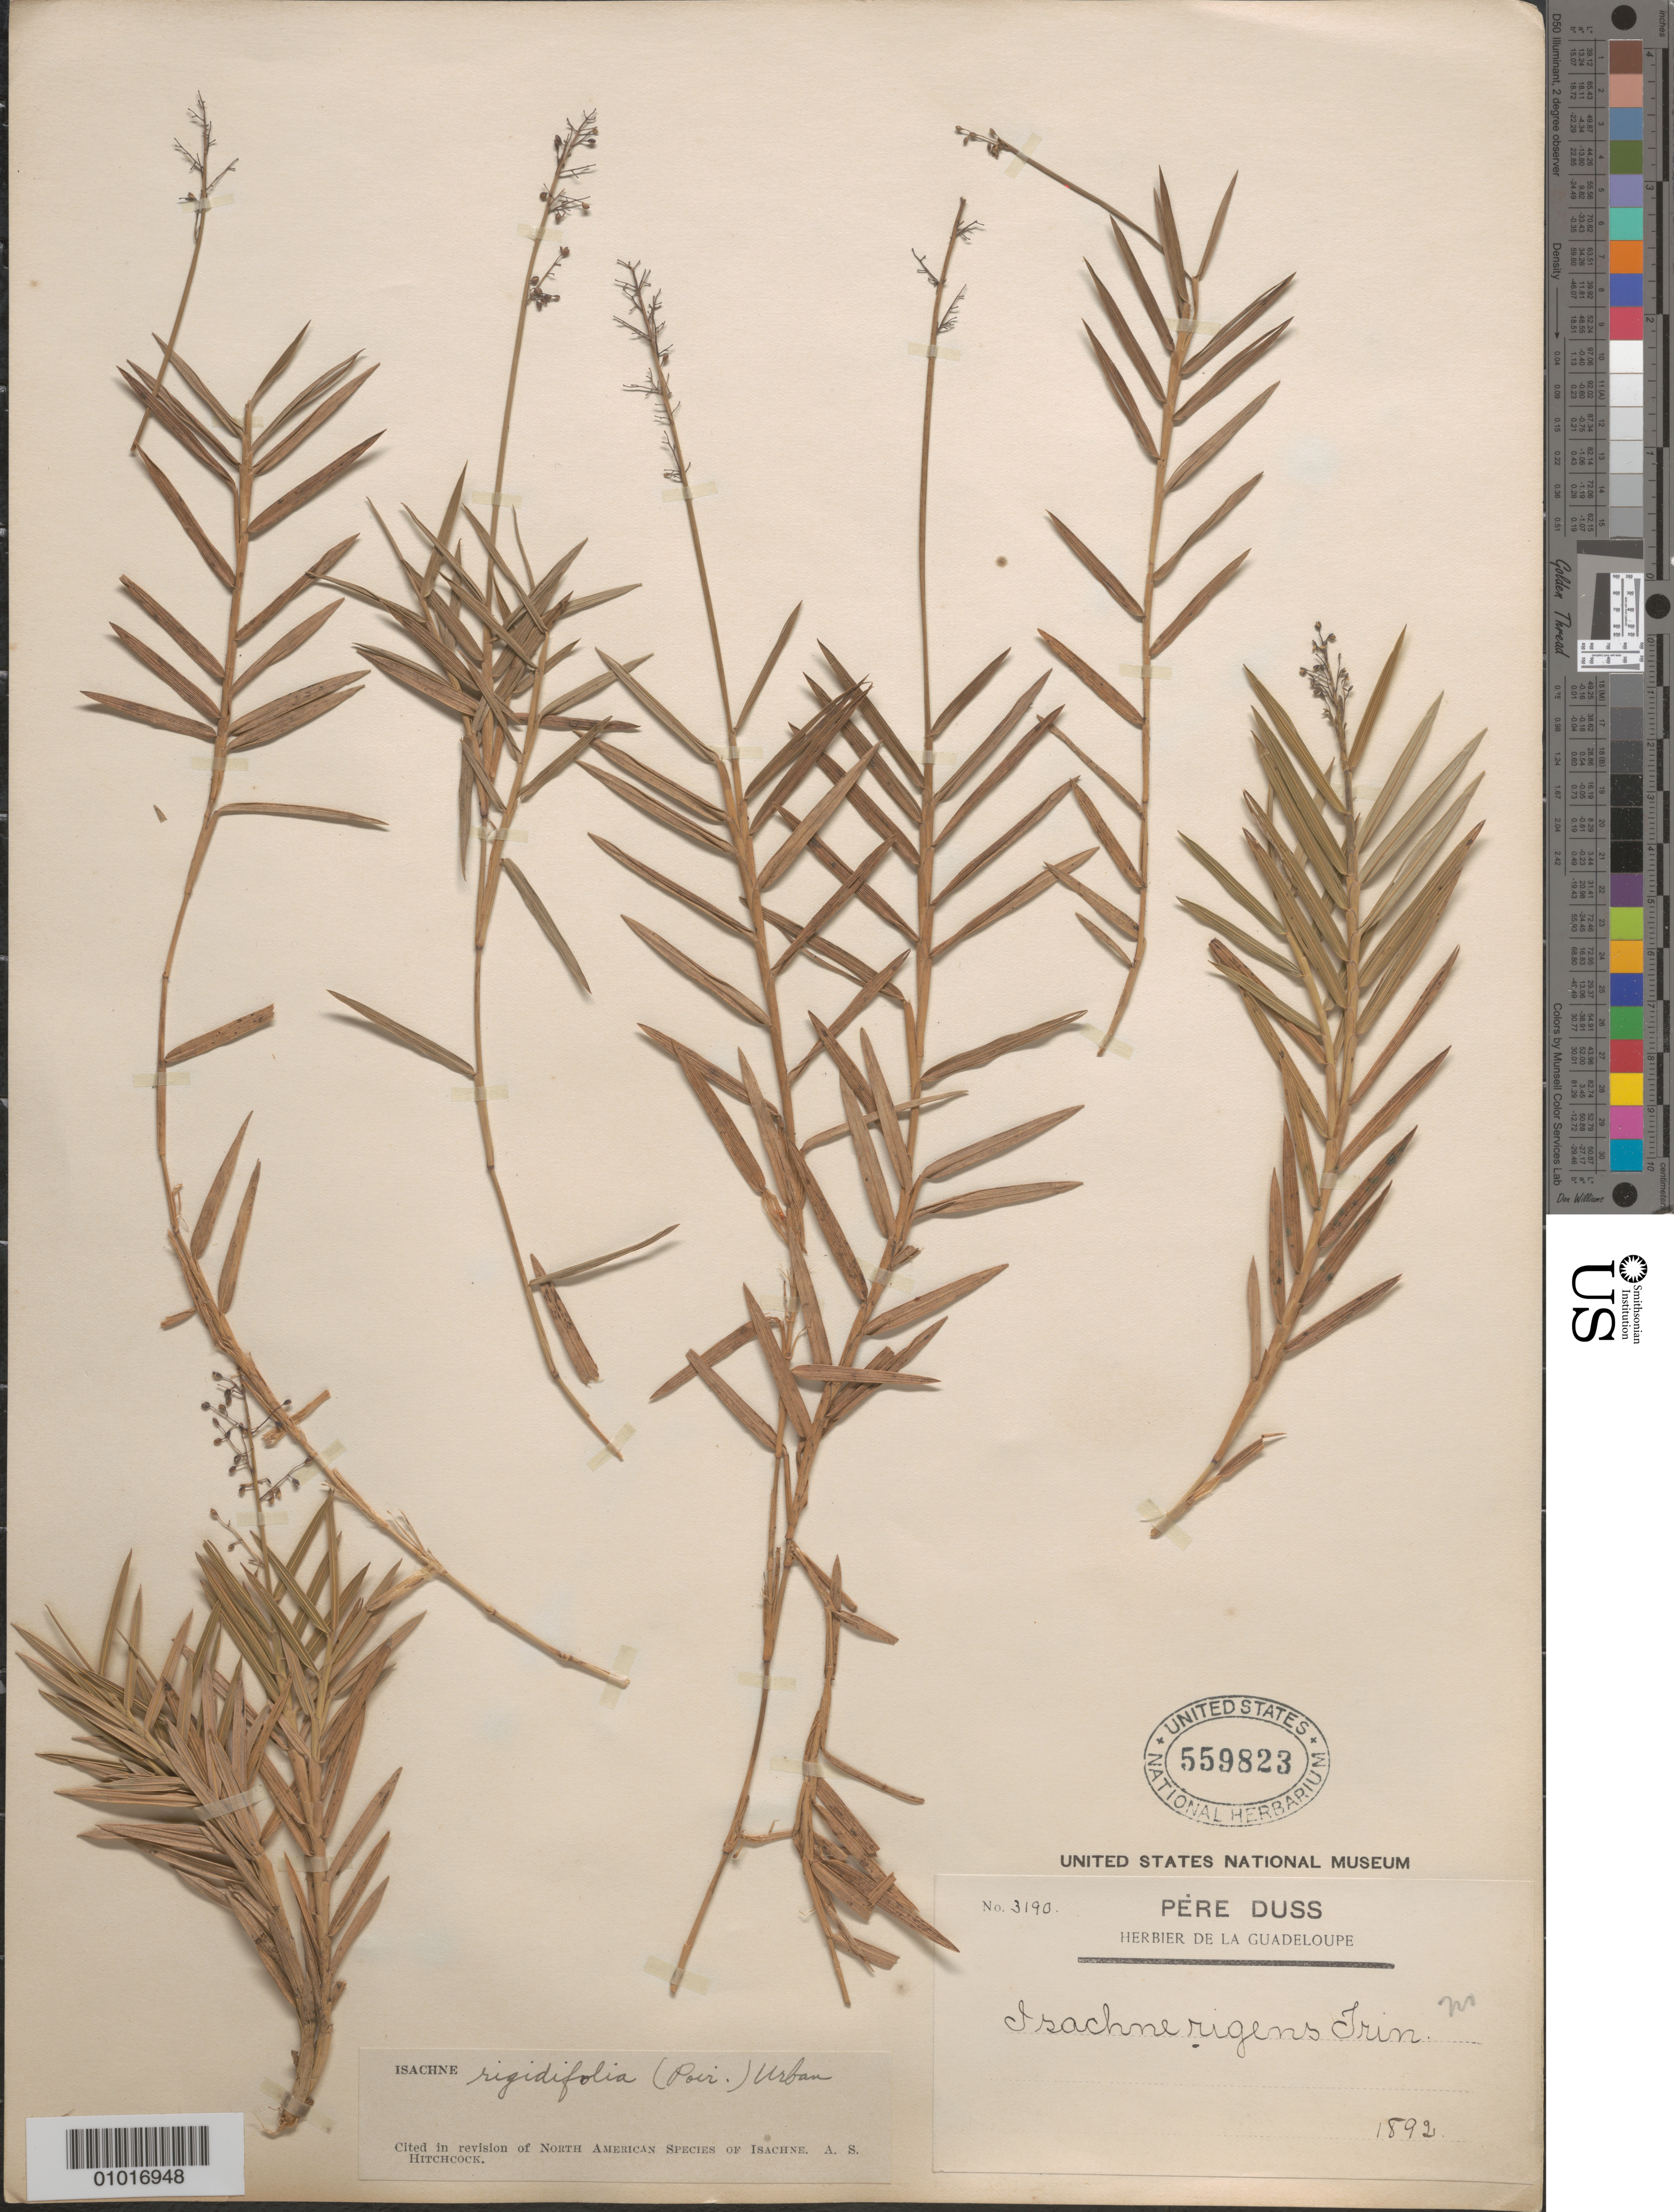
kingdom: Plantae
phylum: Tracheophyta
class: Liliopsida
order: Poales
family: Poaceae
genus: Isachne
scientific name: Isachne rigidifolia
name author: (Poir.) Urb.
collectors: Père Duss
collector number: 3190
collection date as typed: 01 Jan 1898 to 31 Dec 1898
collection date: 1898-01-01/1898-12-31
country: Guadeloupe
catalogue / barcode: US 559823